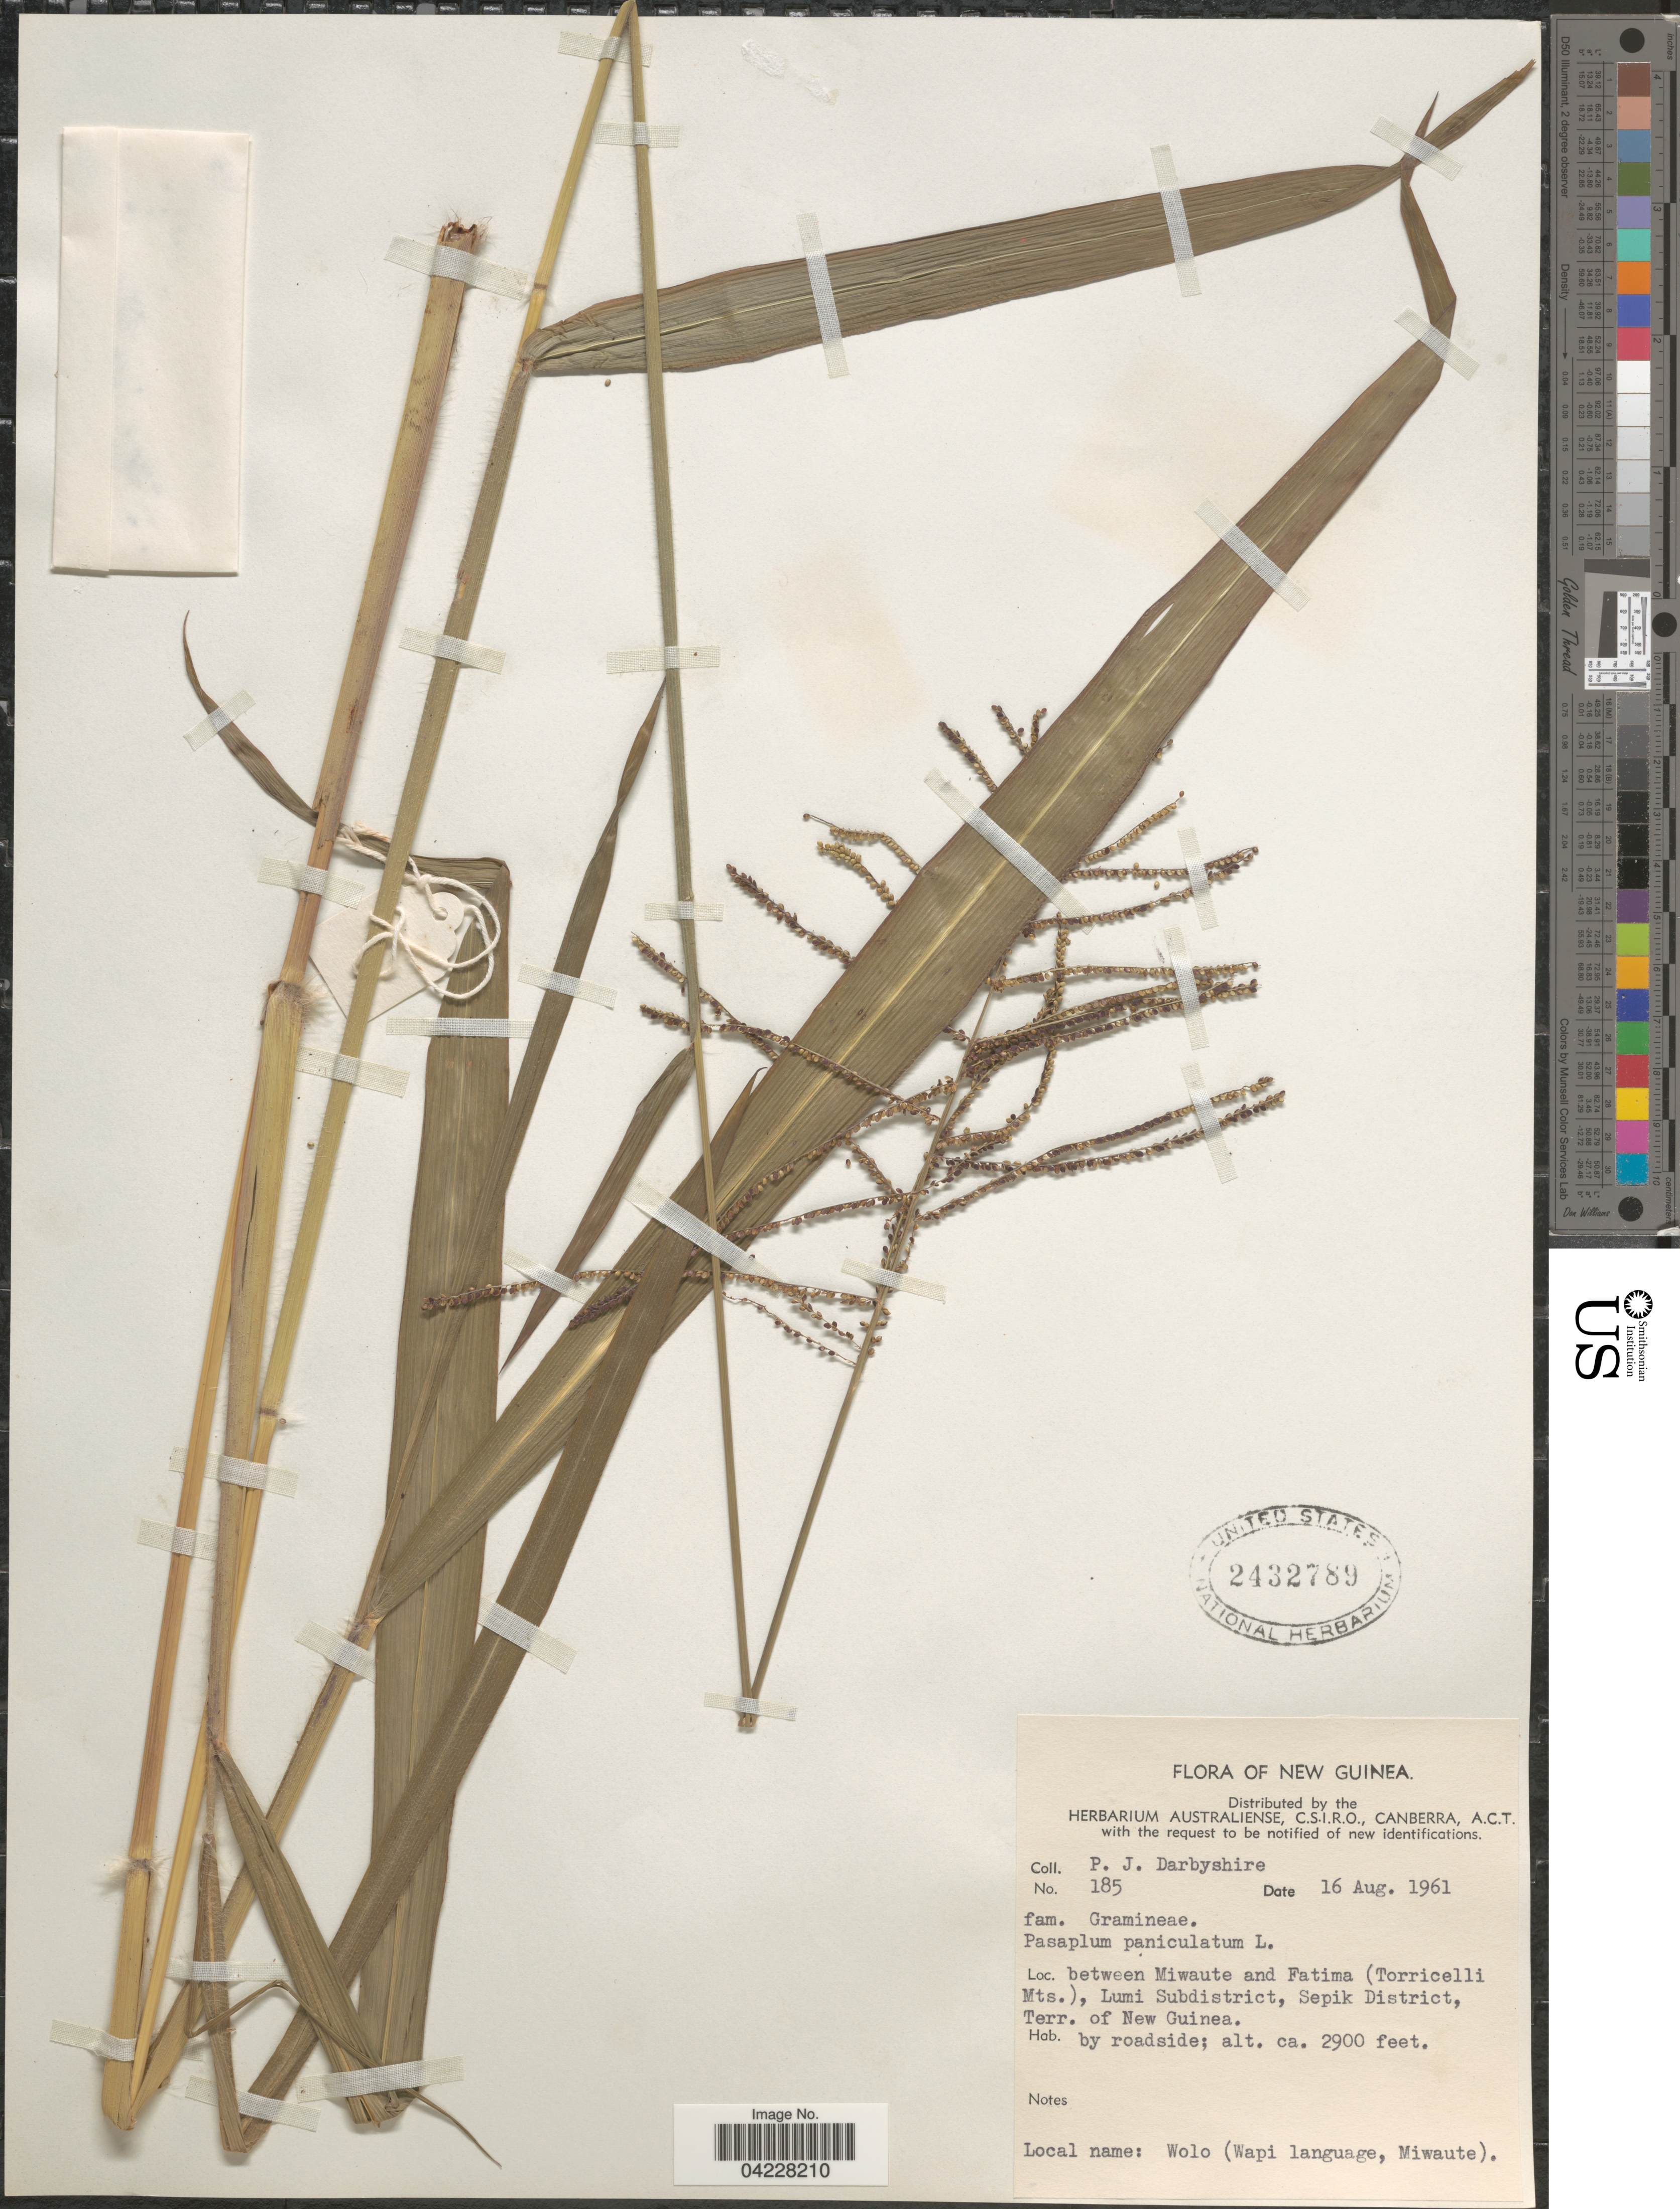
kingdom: Plantae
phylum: Tracheophyta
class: Liliopsida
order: Poales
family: Poaceae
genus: Paspalum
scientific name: Paspalum paniculatum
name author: L.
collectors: P. Darbyshire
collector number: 185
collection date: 1961-08-16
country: Papua New Guinea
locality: New Guinea. Between Miwaute and Fatima (Torricelli Mts.), Lumi Subdistrict, Sepik District, Terr. of New Guinea. By roadside.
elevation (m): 884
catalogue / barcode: US 2432789